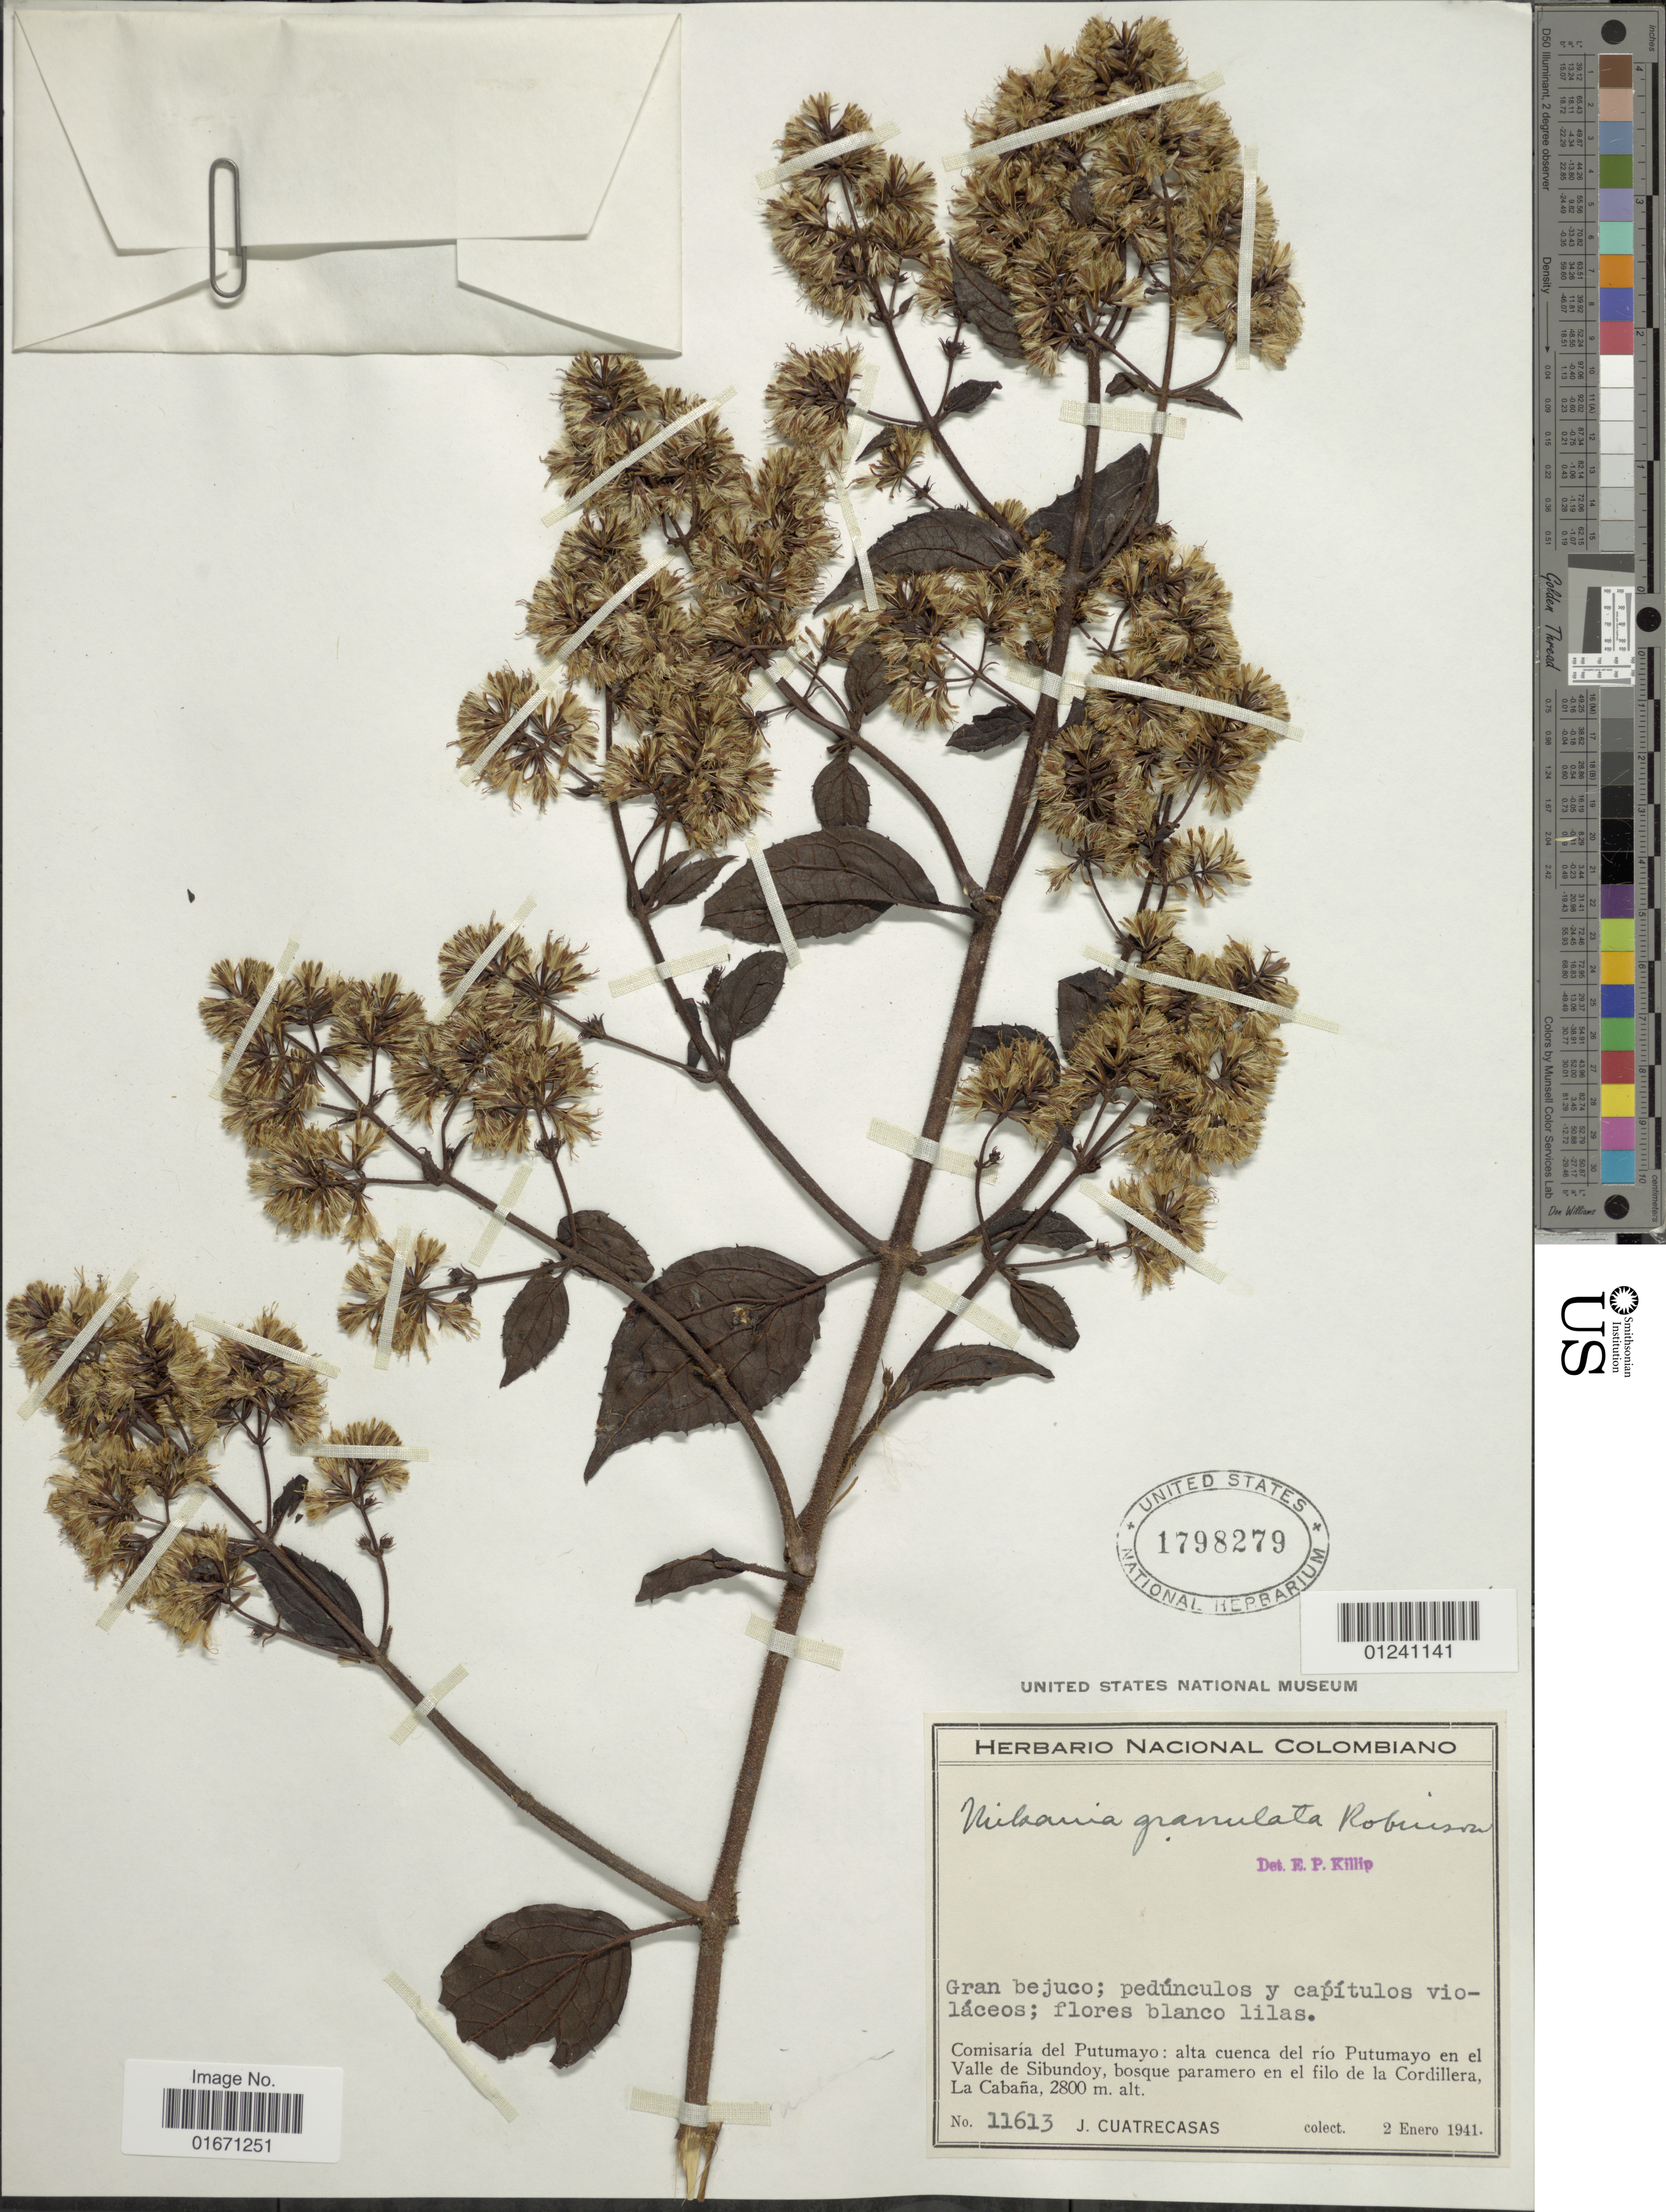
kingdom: Plantae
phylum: Tracheophyta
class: Magnoliopsida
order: Asterales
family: Asteraceae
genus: Mikania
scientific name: Mikania jamesonii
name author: B.L. Rob.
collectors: J. Cuatrecasas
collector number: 11613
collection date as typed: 2 January 1941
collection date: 1941-01-02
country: Colombia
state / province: Putumayo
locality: Alta Cuenca del rio Putumayo en el Valle de Sibundoy, en el filo de la cordillera, La Cabaña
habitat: bosque paramero en el filo de la Cordillera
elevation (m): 2800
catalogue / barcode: US 1798279